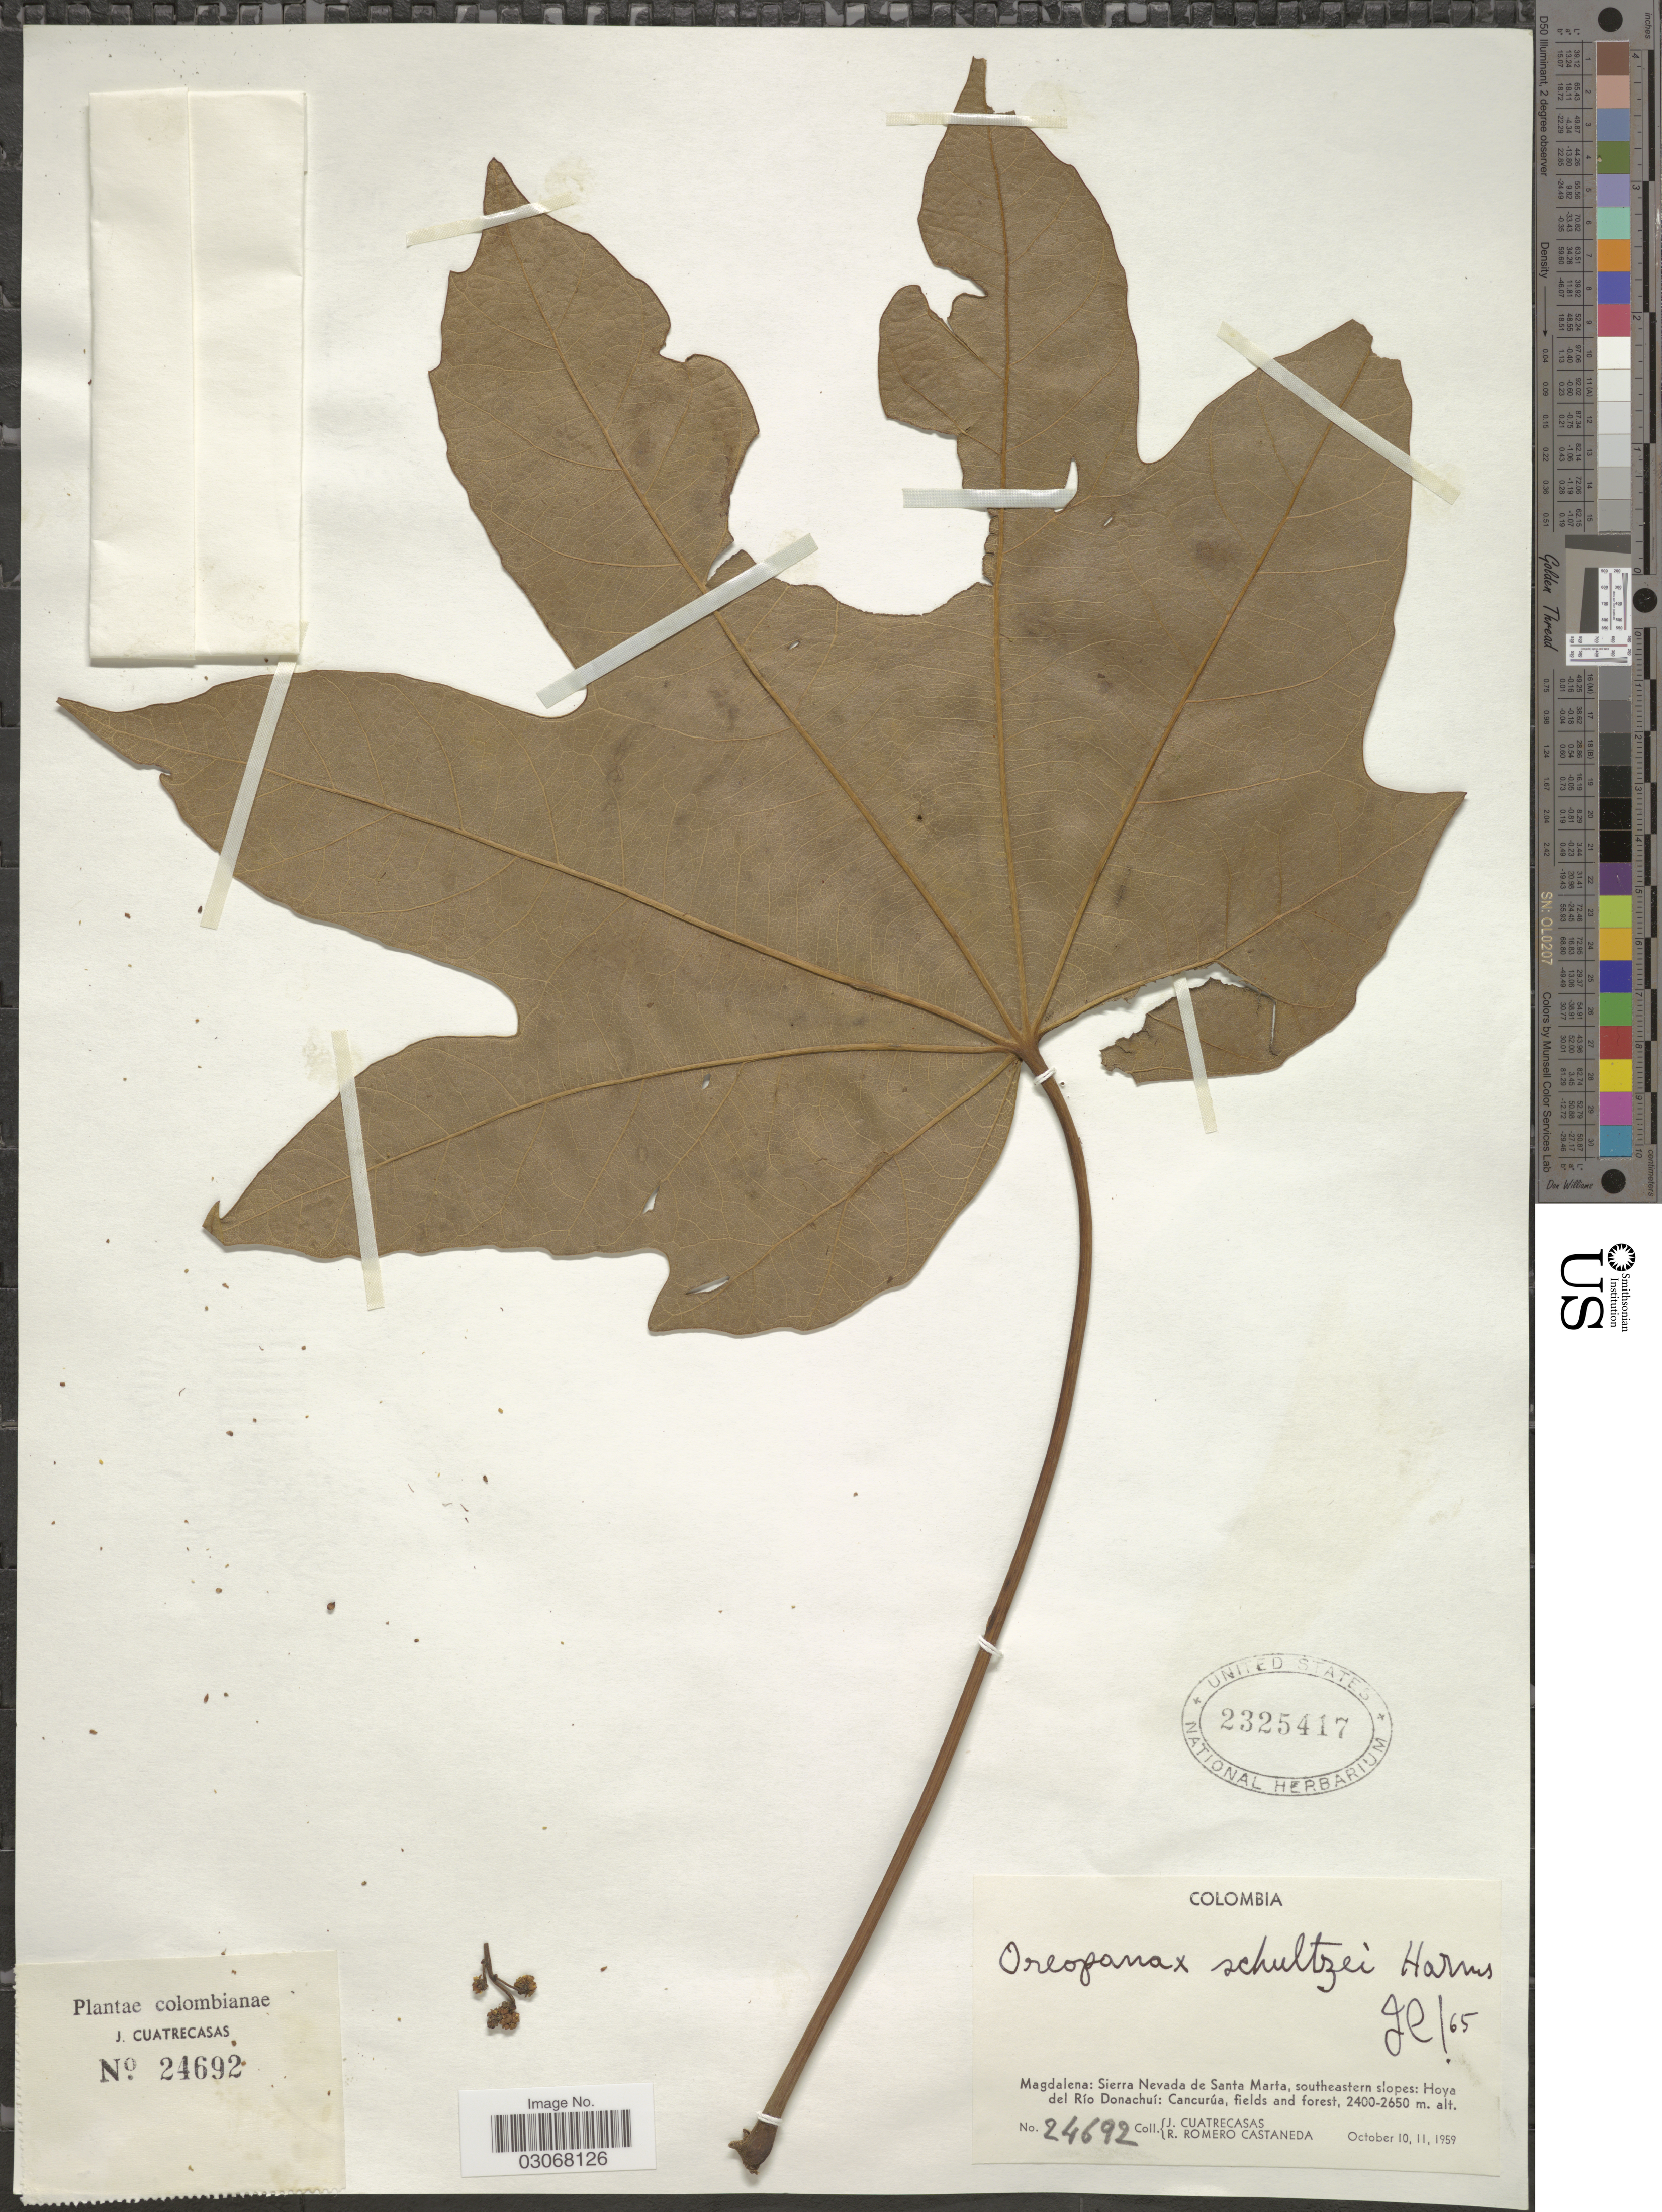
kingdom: Plantae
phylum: Tracheophyta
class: Magnoliopsida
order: Apiales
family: Araliaceae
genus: Oreopanax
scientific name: Oreopanax schultzei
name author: Harms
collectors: J. Cuatrecasas & R. Romero Castañeda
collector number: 24692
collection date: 1959-10-10/1959-10-11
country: Colombia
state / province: Magdalena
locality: Magdalena: Sierra Nevada de Santa Marta, southeastern slopes: Hoya del Río Donachuí: Cancurúa, fields and forest.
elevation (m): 2400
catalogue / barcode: US 2325417